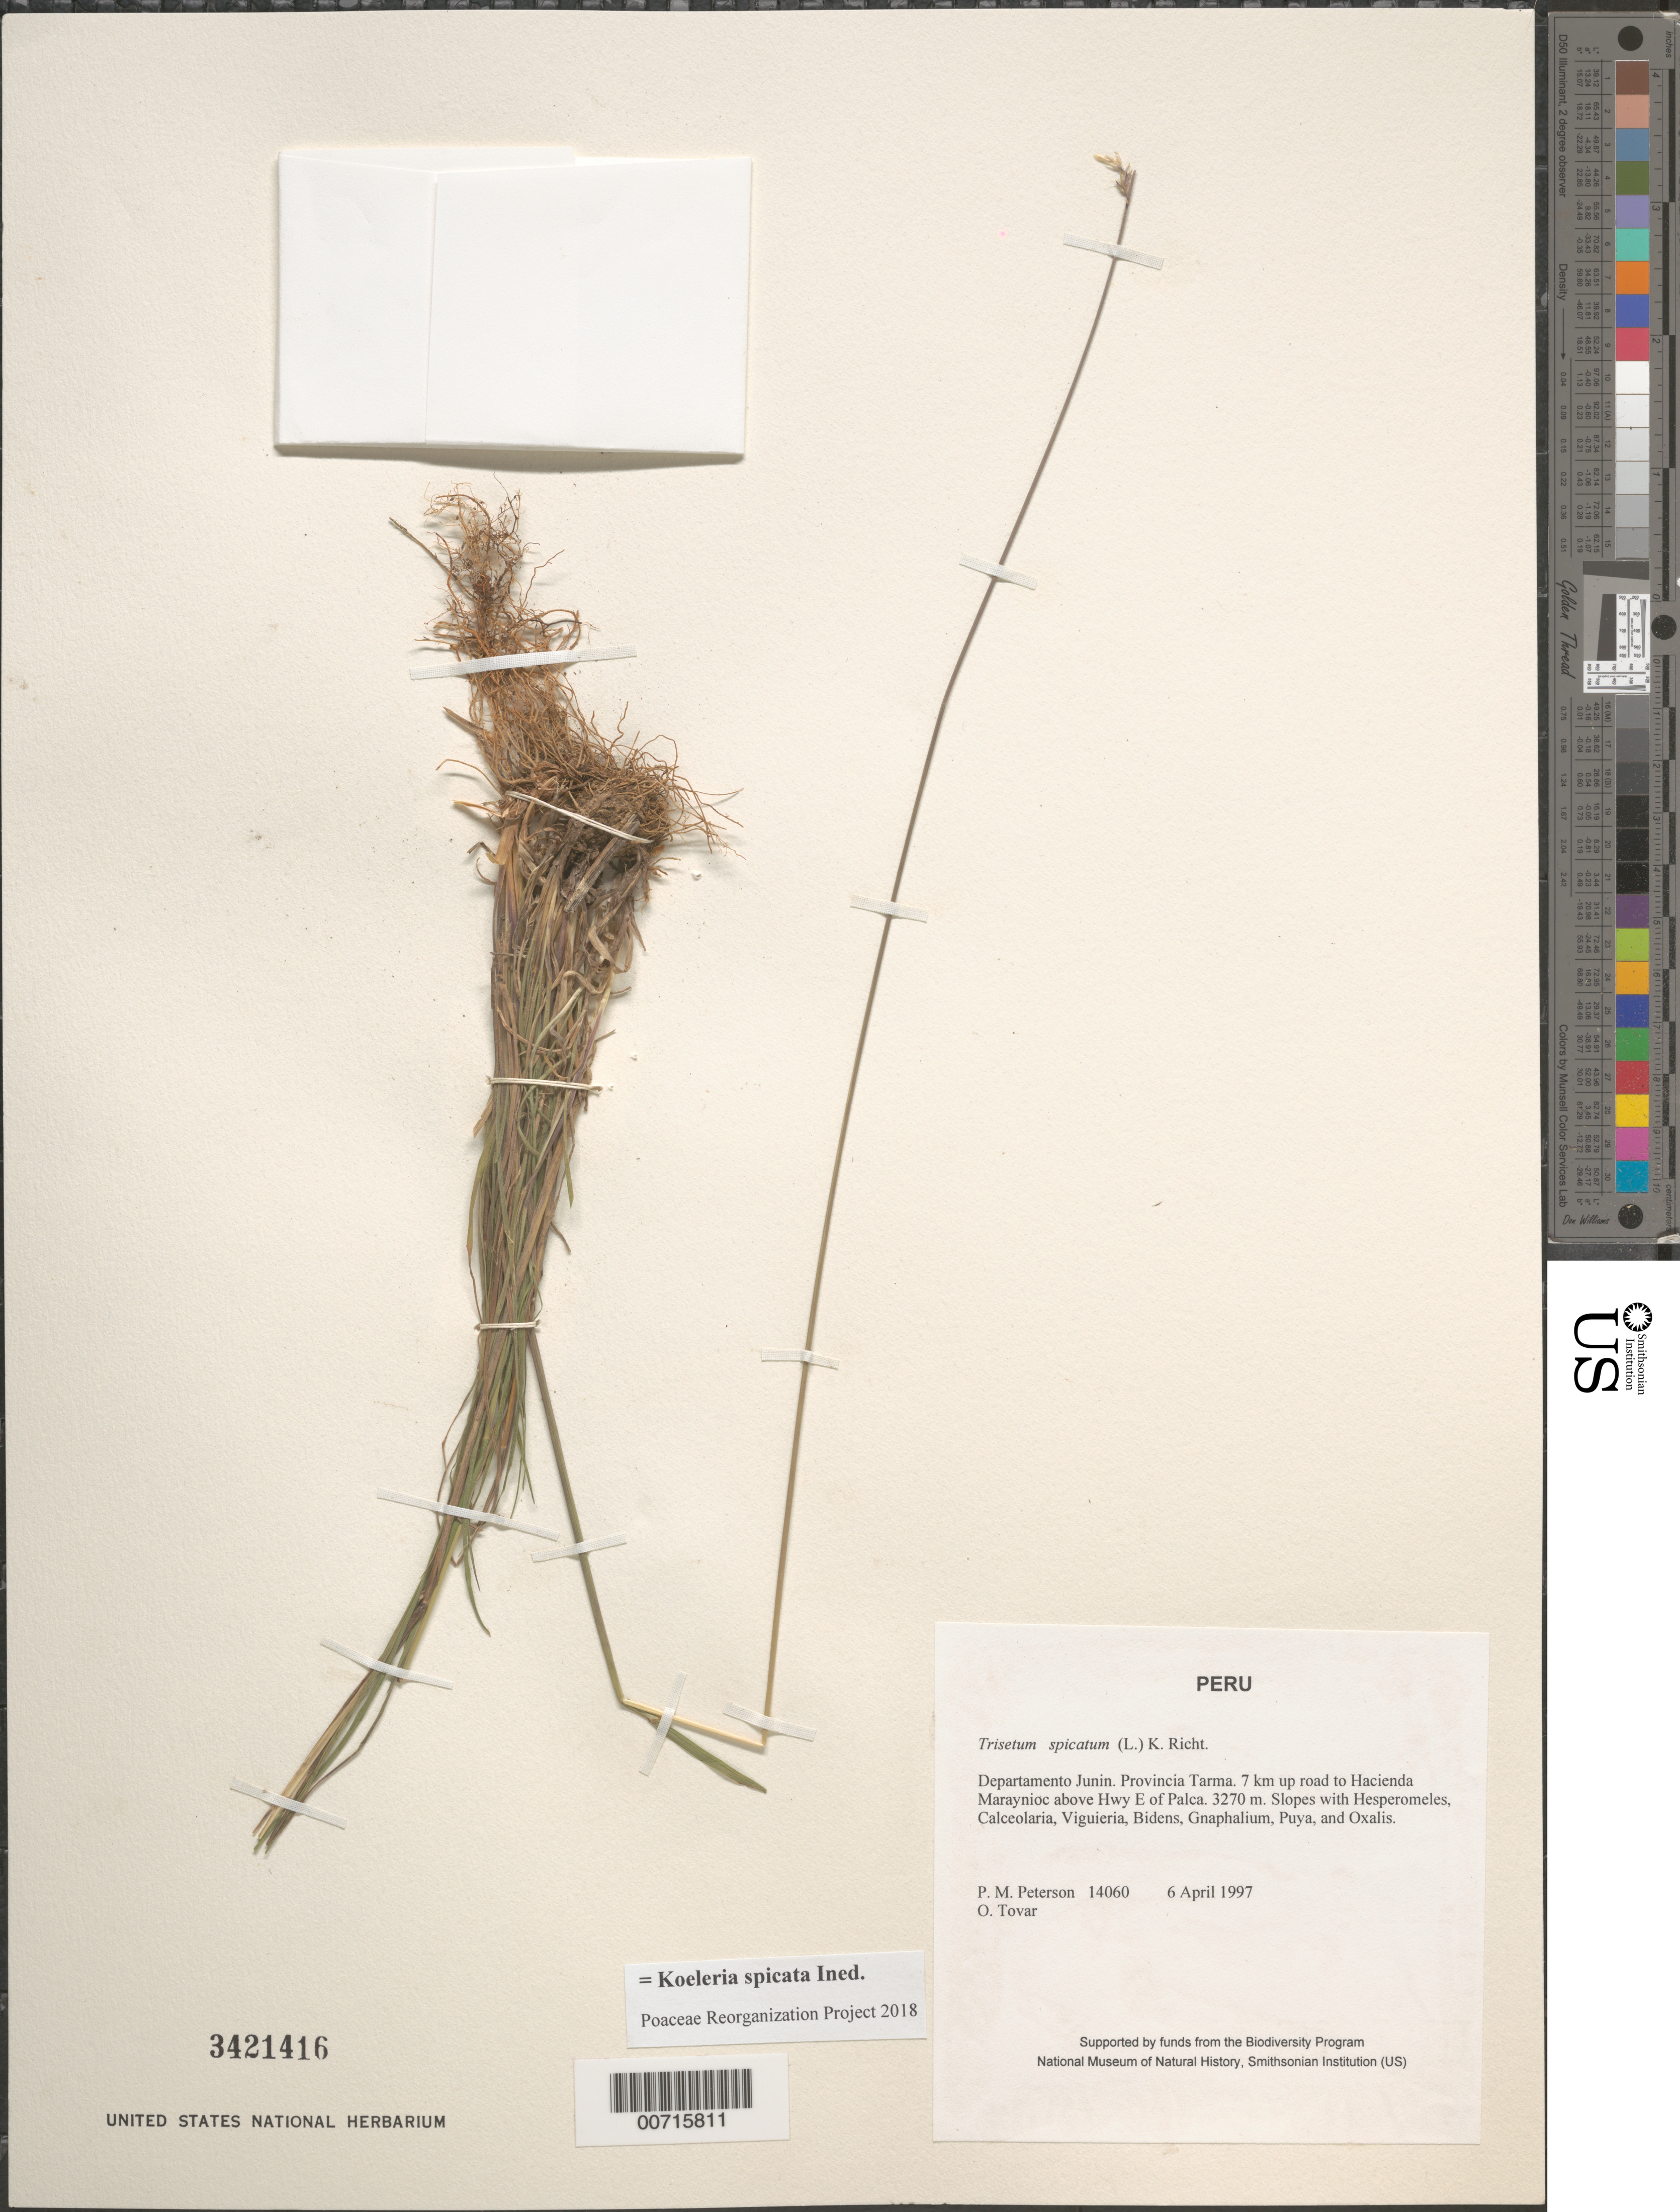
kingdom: Plantae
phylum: Tracheophyta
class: Liliopsida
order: Poales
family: Poaceae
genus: Koeleria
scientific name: Koeleria spicata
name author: (L.) Barberá et al.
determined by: Poaceae Reorganization Project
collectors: P. M. Peterson & Ó. Tovar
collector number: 14060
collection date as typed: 06 Apr 1997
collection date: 1997-04-06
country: Peru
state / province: Junín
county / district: Tarma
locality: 7 km up road to Hacienda Maraynioc above Hwy E of Palca.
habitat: Slopes with Hesperomeles, Calceolaria, Viguieria, Bidens, Gnaphalium, Puya, and Oxalis.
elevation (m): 3270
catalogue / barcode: US 3421416